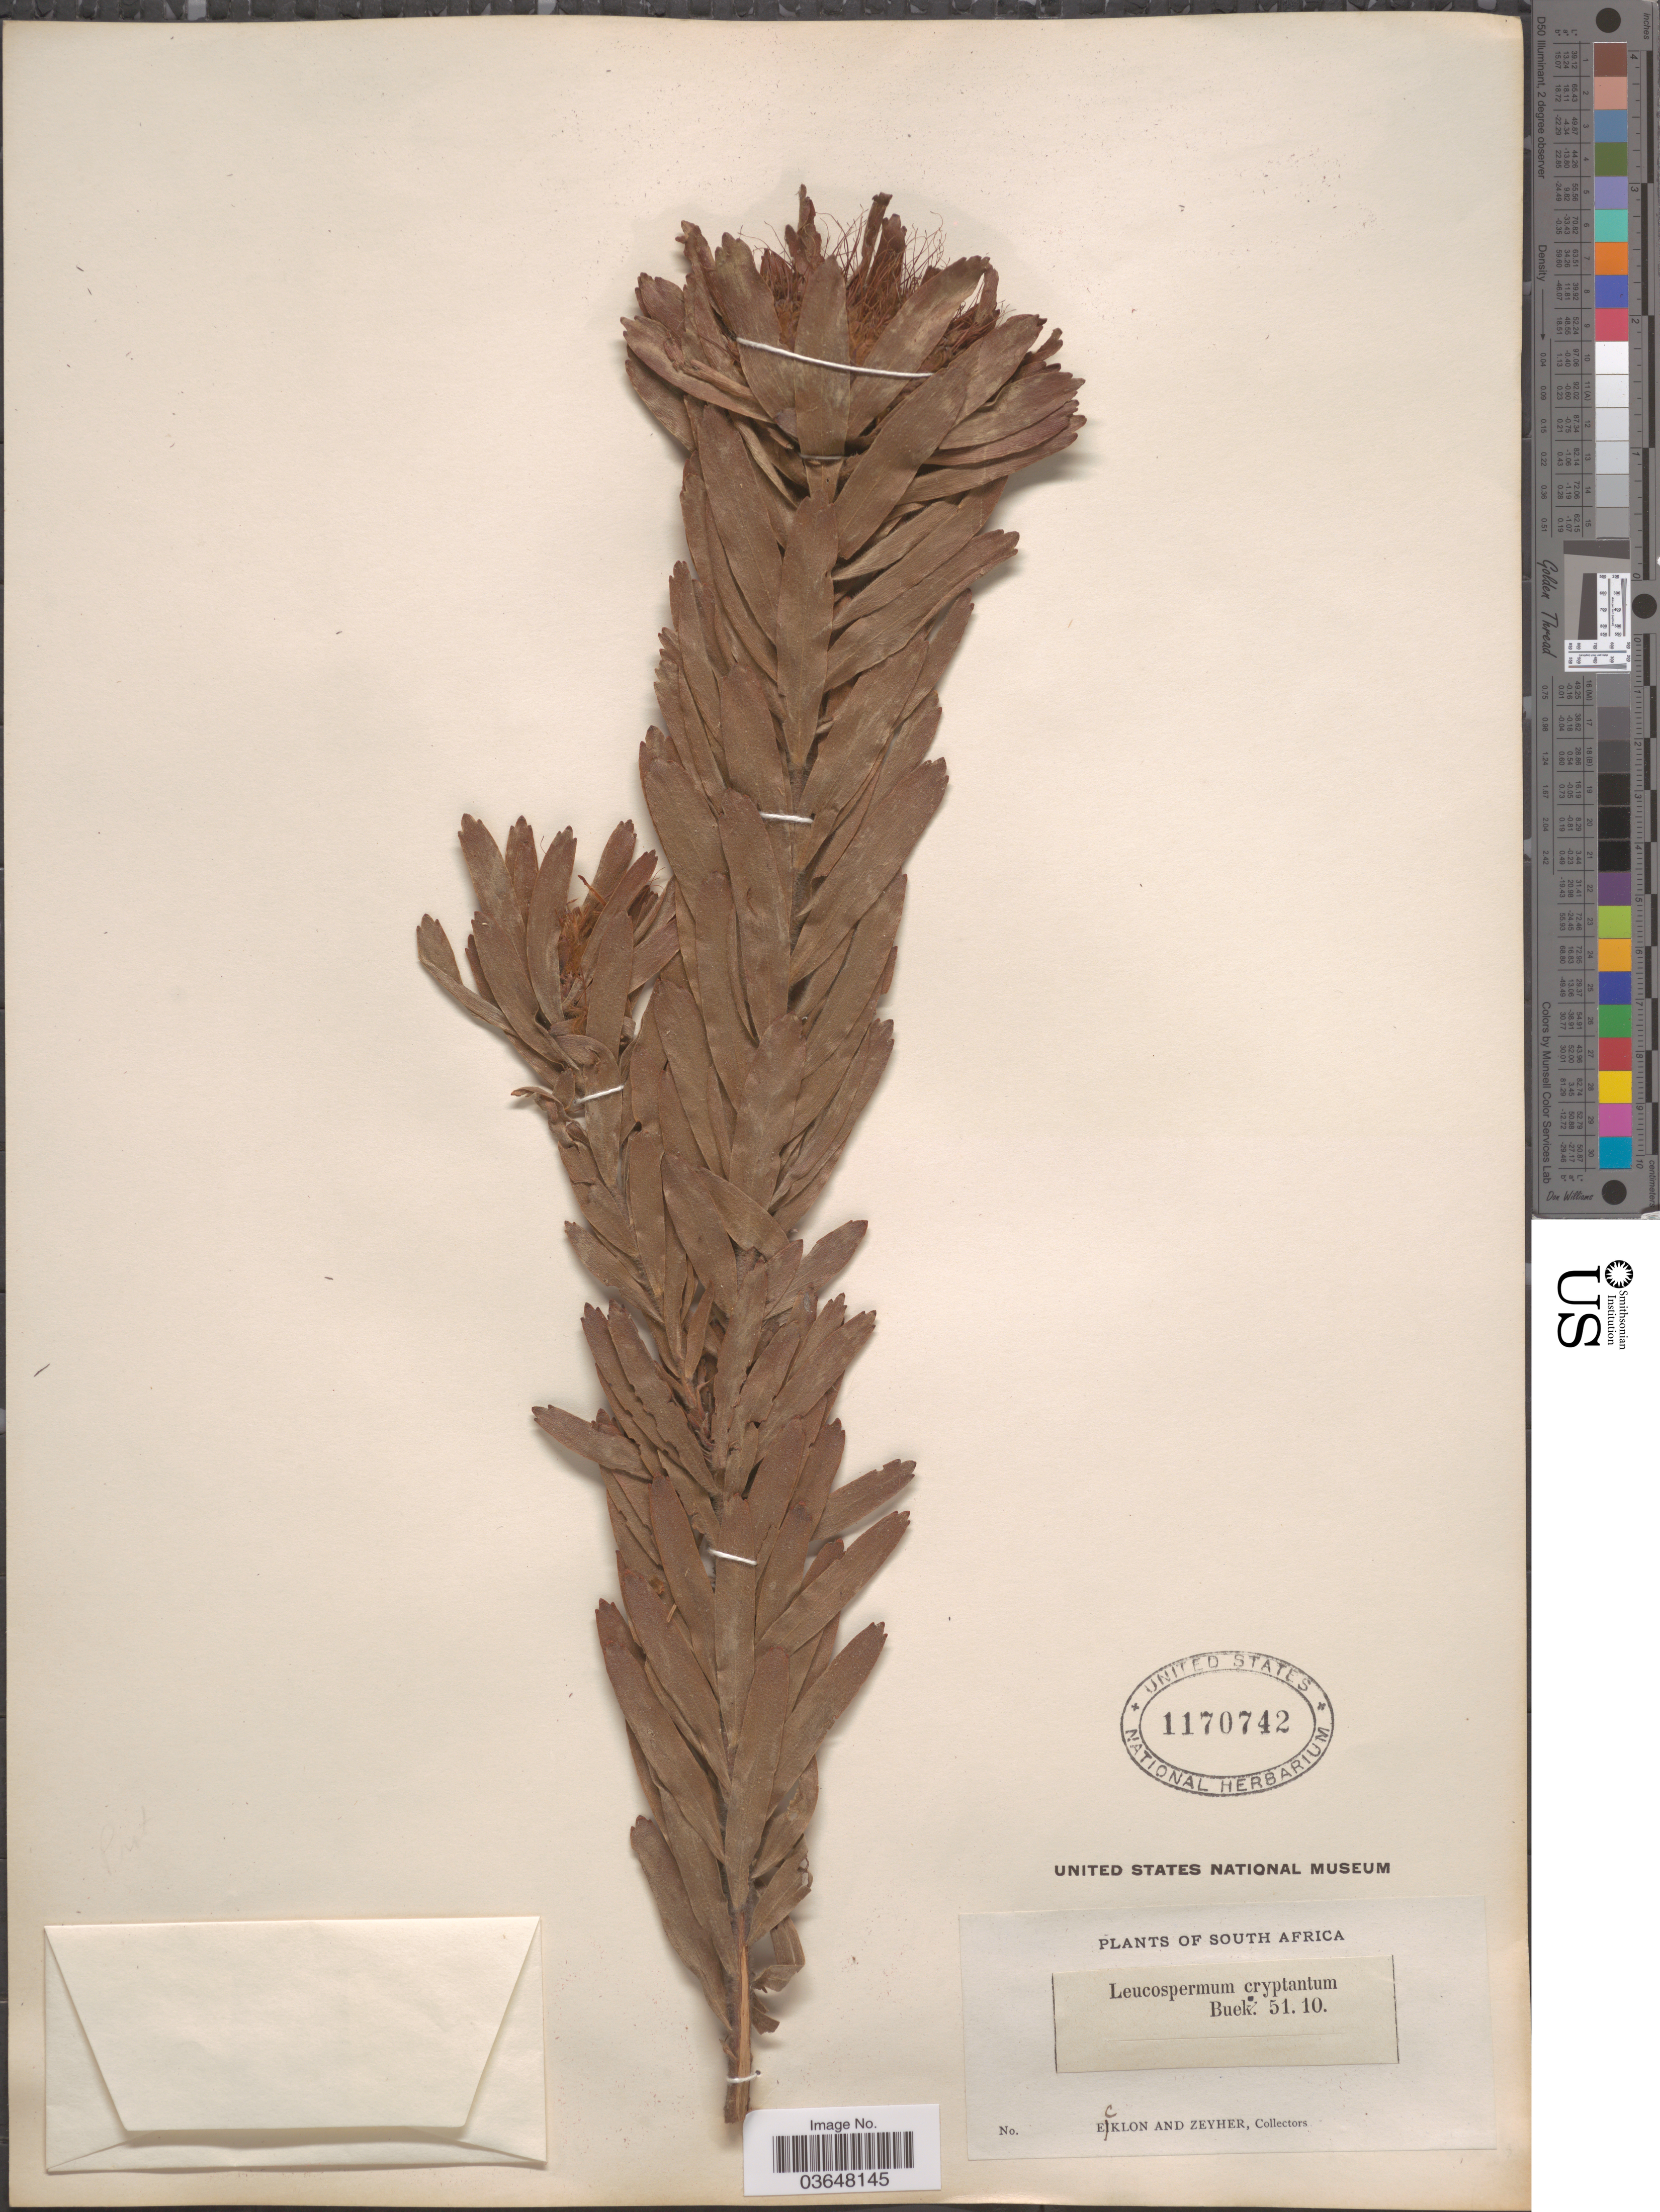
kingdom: Plantae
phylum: Tracheophyta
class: Magnoliopsida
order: Proteales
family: Proteaceae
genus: Leucospermum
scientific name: Leucospermum oleaefolium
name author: R. Br.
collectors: -. Ecklon & -. Zeyher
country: South Africa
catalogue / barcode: US 1170742